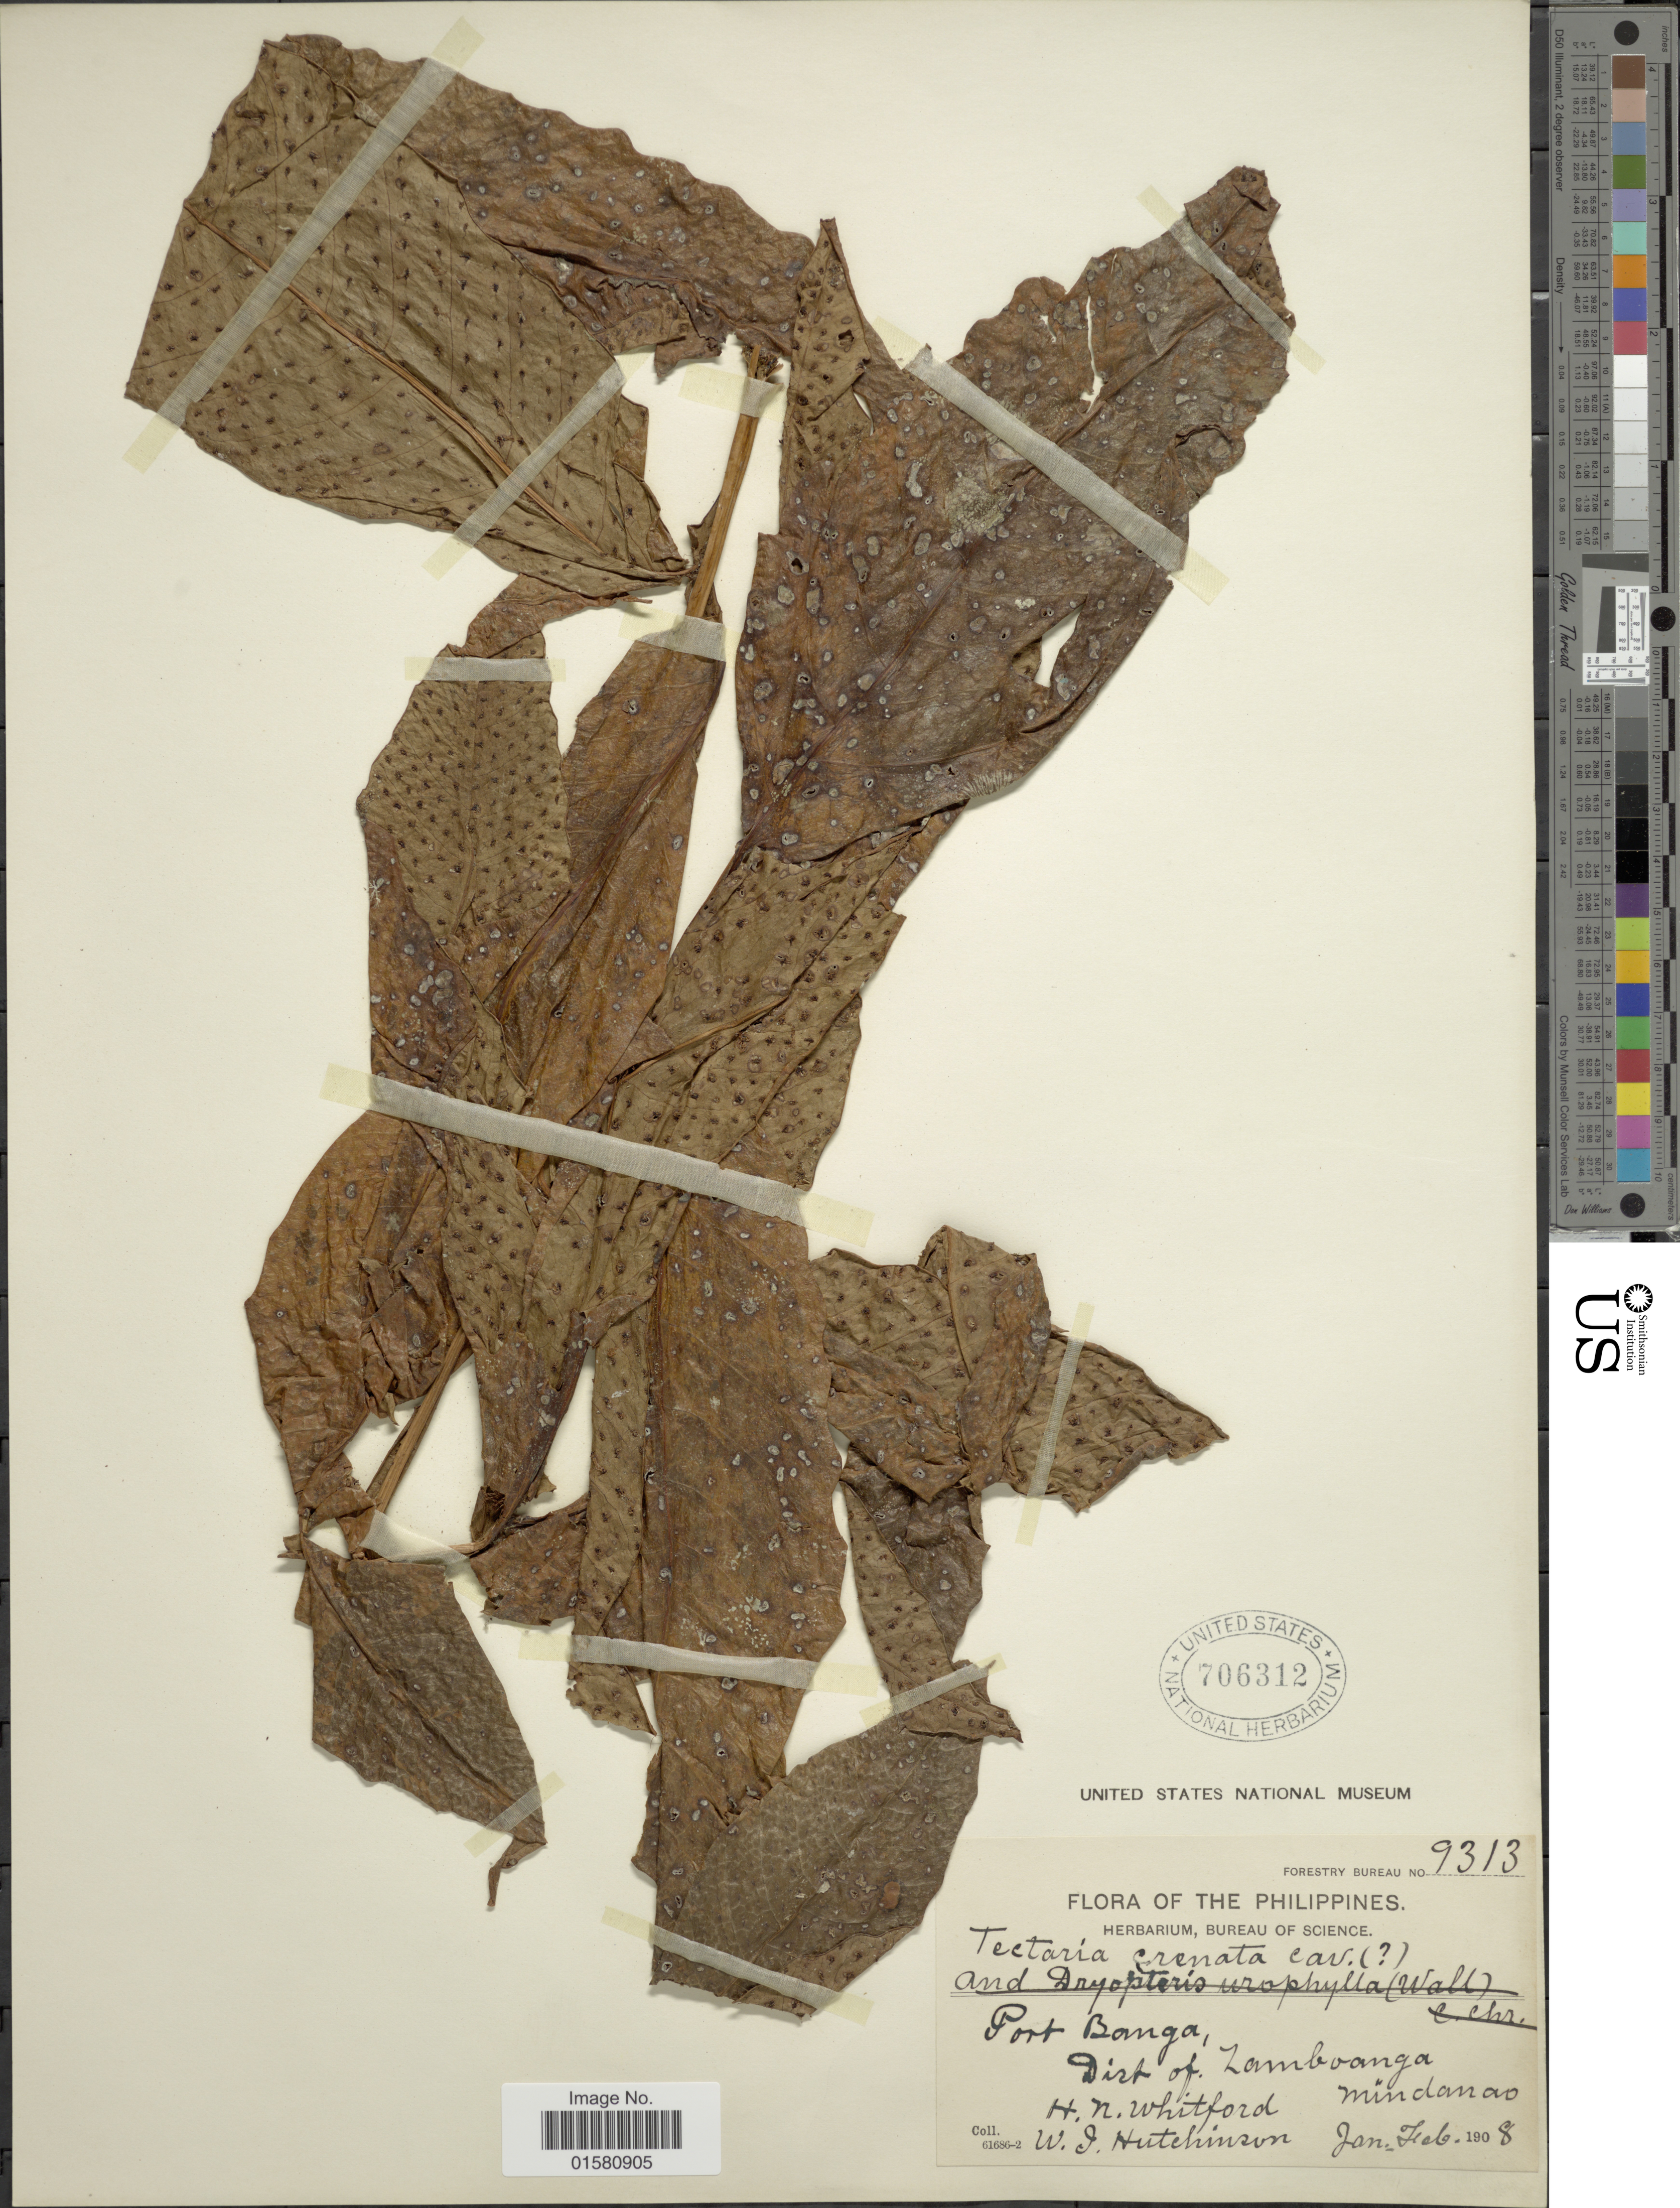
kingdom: Plantae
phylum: Tracheophyta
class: Polypodiopsida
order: Polypodiales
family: Tectariaceae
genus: Tectaria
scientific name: Tectaria crenata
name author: Cav.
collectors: H. N. Whitford & W. I. Hutchinson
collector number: Forestry Bureau 9313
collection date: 1908-01/1908-02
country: Philippines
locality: Port Banga, Dist. of Zamboanga. Mindanao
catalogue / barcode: US 706312